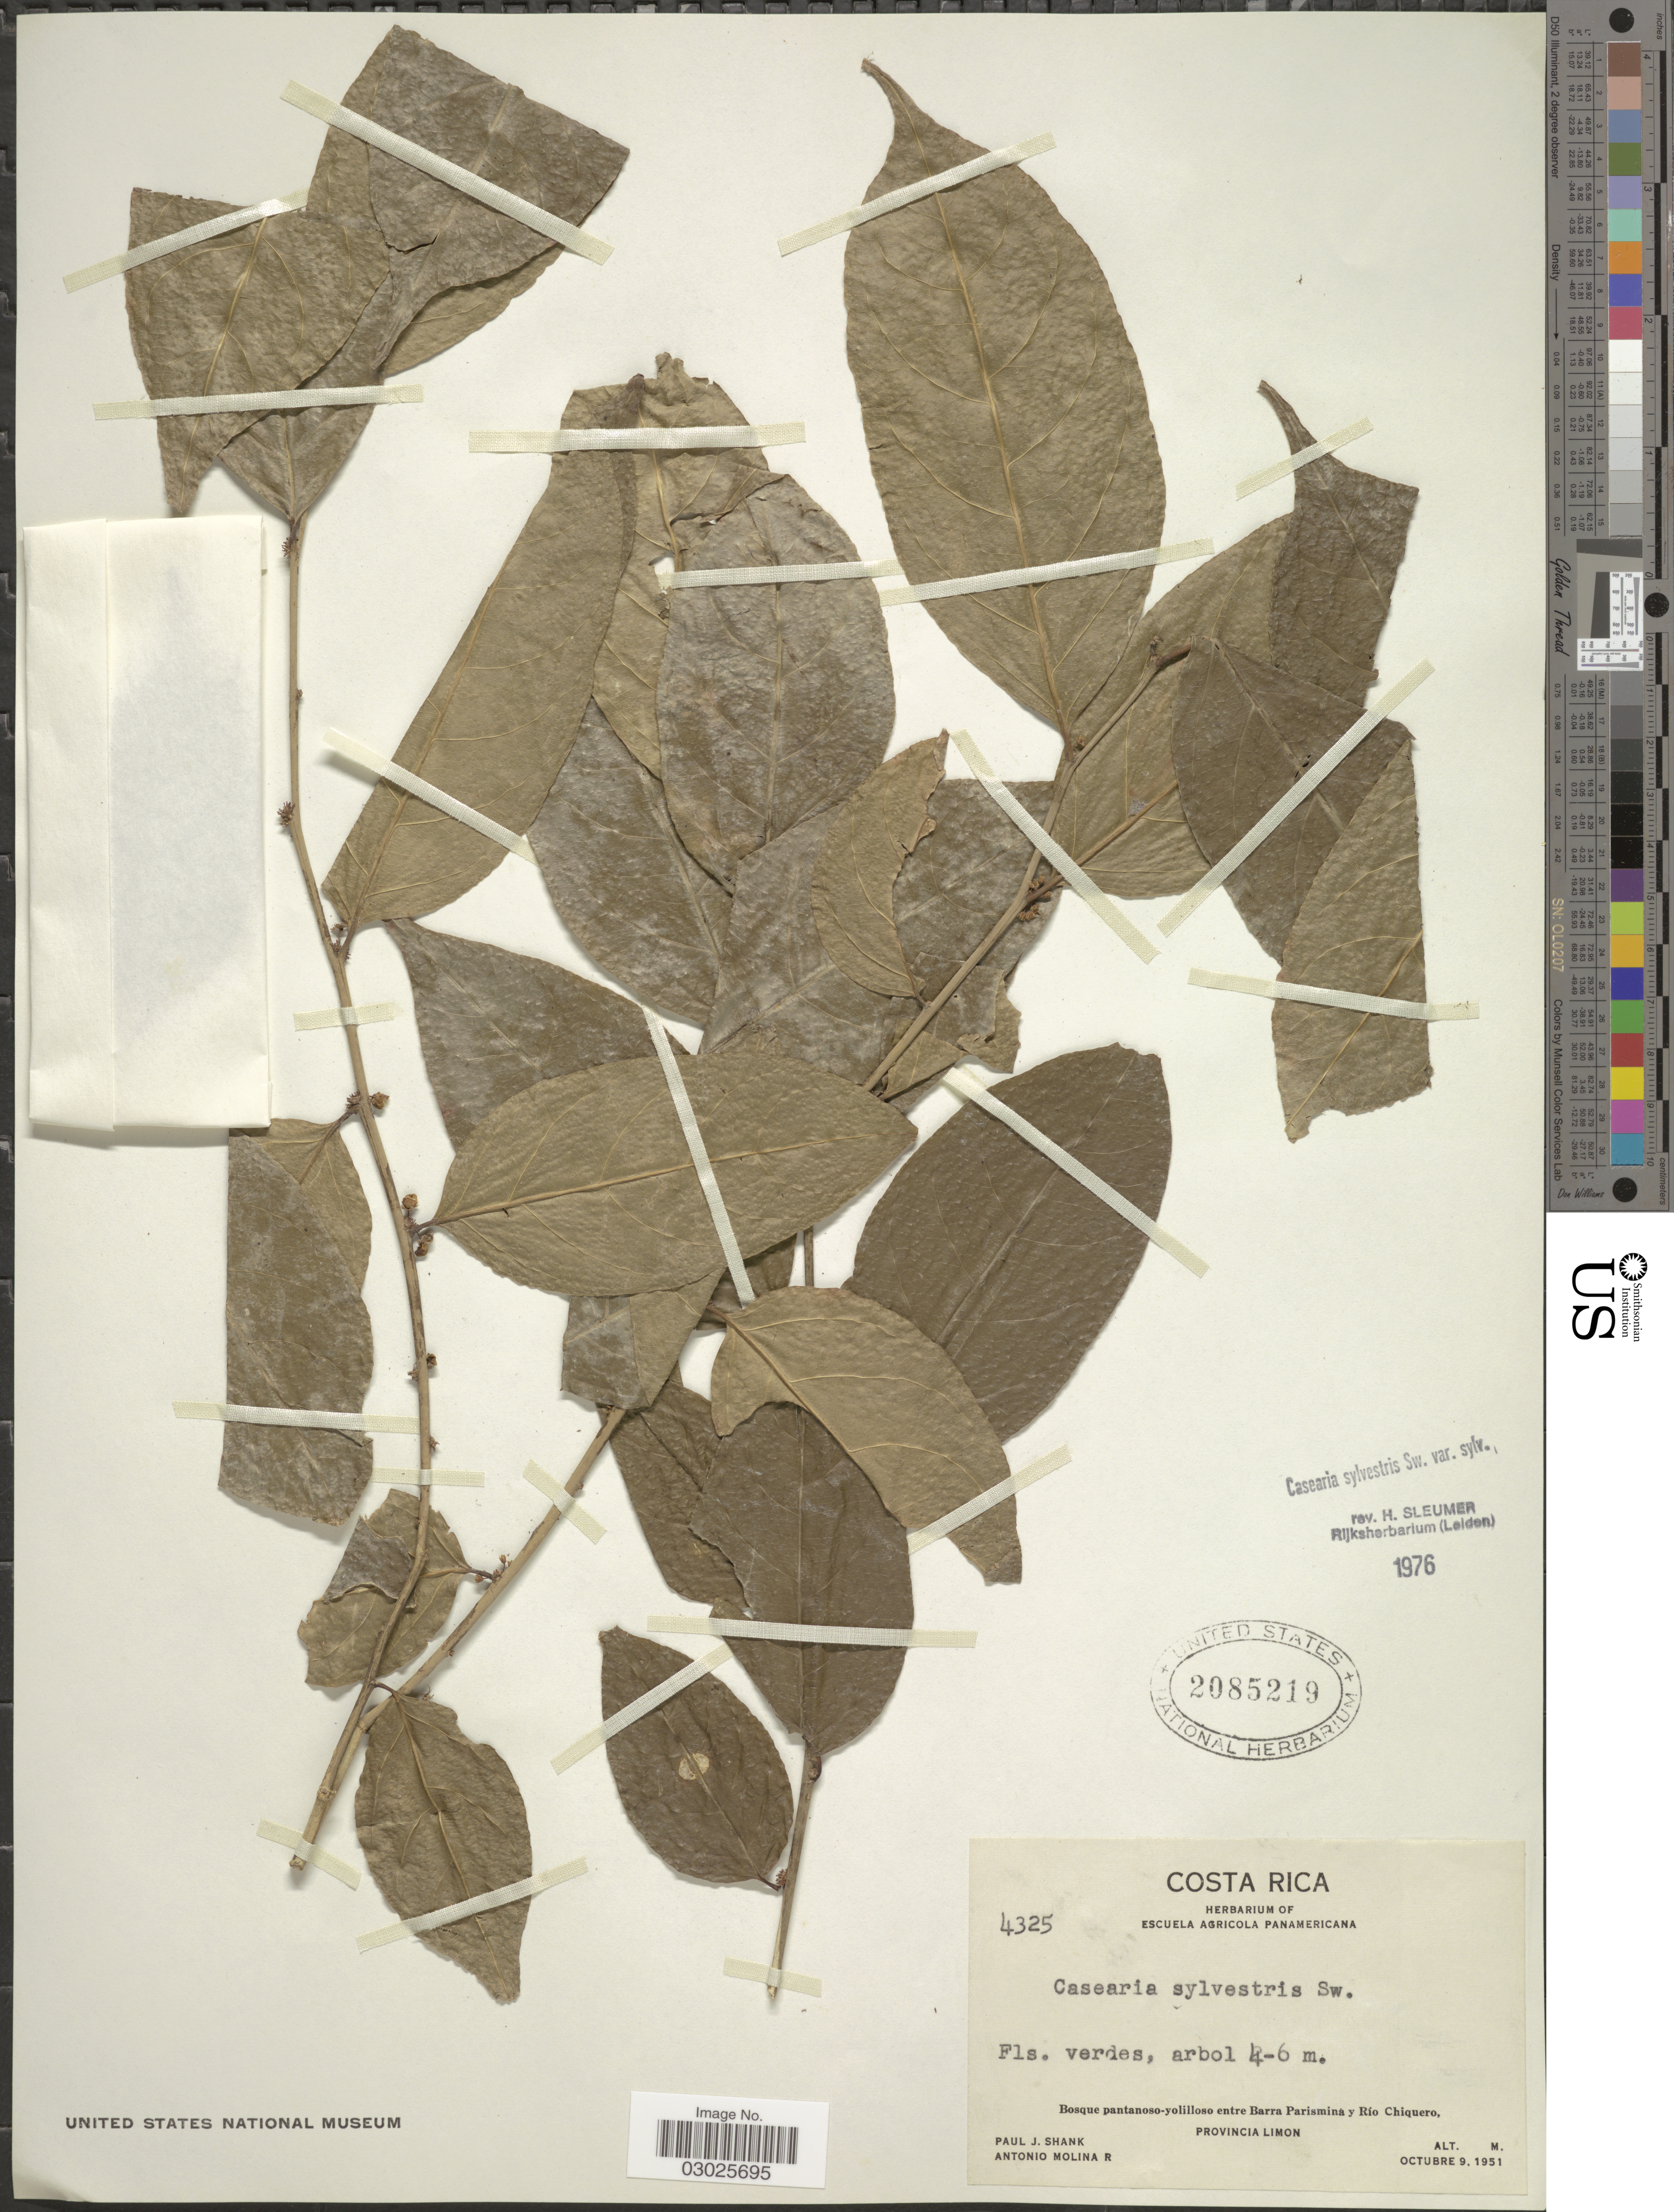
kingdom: Plantae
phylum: Tracheophyta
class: Magnoliopsida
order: Malpighiales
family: Salicaceae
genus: Casearia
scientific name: Casearia sylvestris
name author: Sw.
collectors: P. J. Shank & A. Molina R.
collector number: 4325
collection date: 1951-10-09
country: Costa Rica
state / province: Limón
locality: Bosque pantanoso-yolilloso entre Barra Parisminá y Río Chiquero.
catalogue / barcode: US 2085219